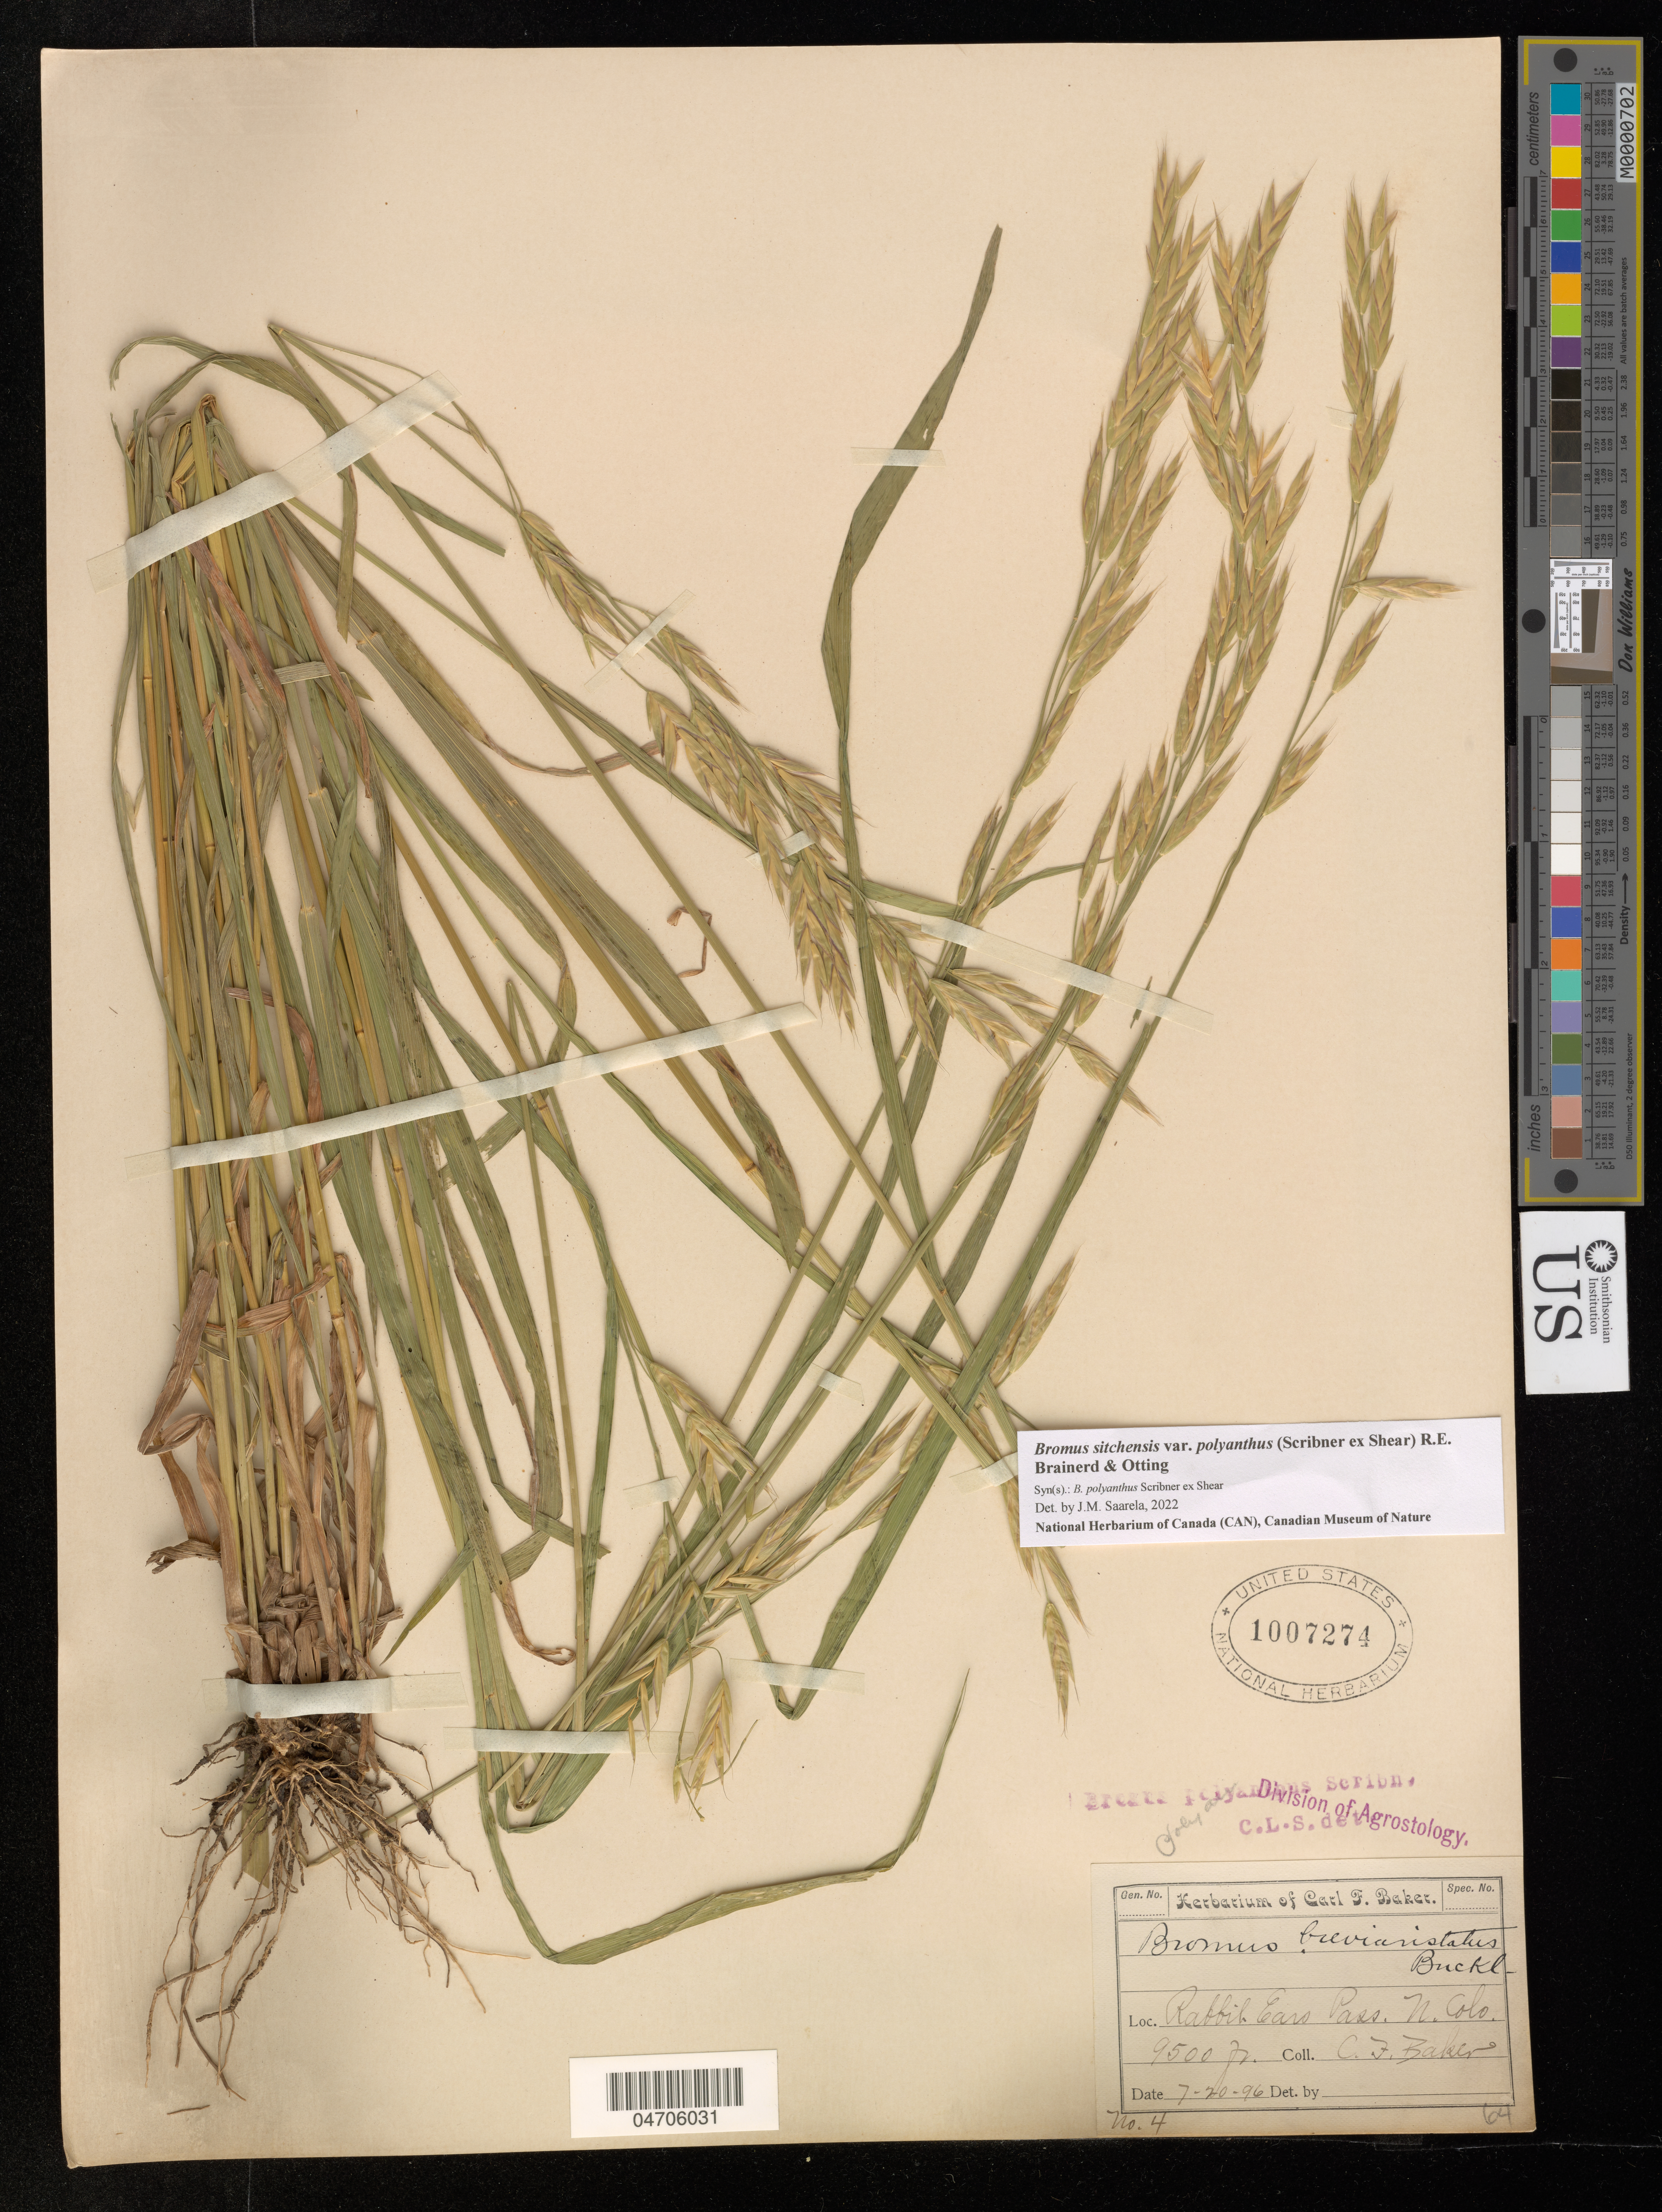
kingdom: Plantae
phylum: Tracheophyta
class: Liliopsida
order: Poales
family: Poaceae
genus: Bromus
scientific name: Bromus sitchensis var. polyanthus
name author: (Scribn. ex Shear) R.E. Brainerd & Otting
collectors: C. Baker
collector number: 4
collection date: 1896-07-20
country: United States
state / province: Colorado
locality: Rabbit Ears Pass. N. Colo.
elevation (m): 2896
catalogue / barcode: US 1007274